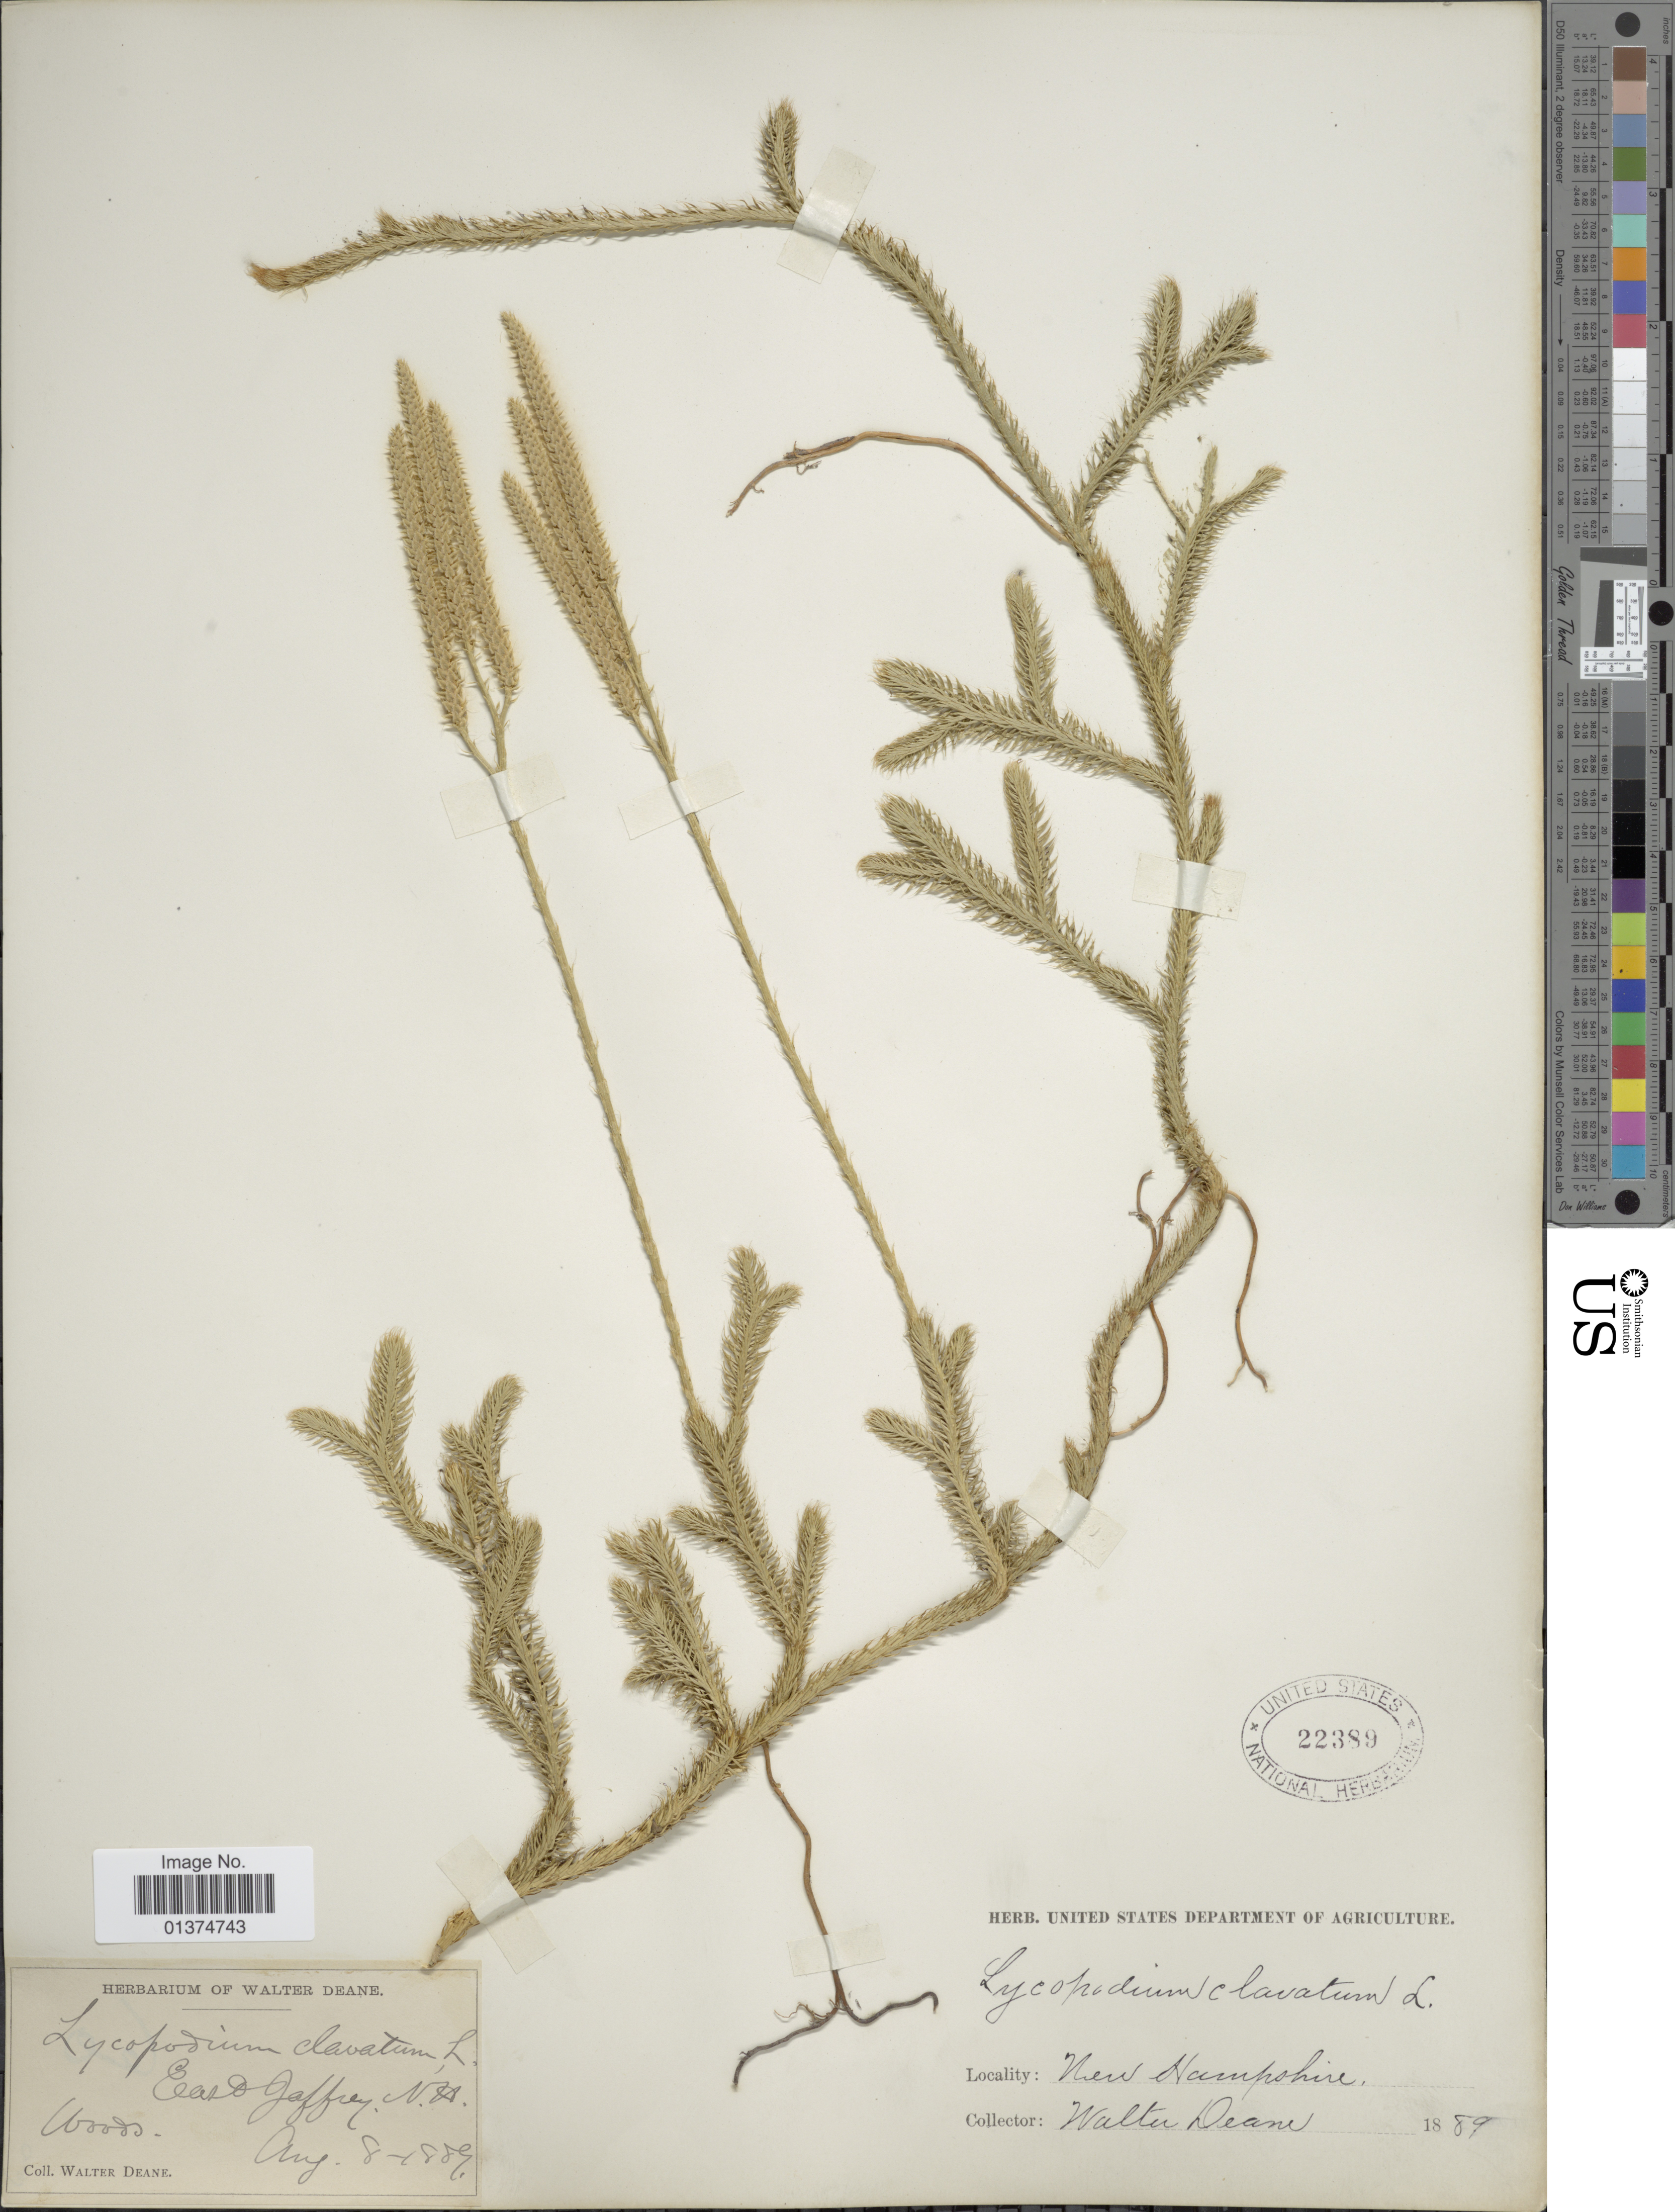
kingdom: Plantae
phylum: Tracheophyta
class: Lycopodiopsida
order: Lycopodiales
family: Lycopodiaceae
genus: Lycopodium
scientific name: Lycopodium clavatum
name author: L.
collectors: W. Deane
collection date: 1889-08-08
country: United States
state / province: New Hampshire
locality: East Jaffrey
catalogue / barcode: US 22389